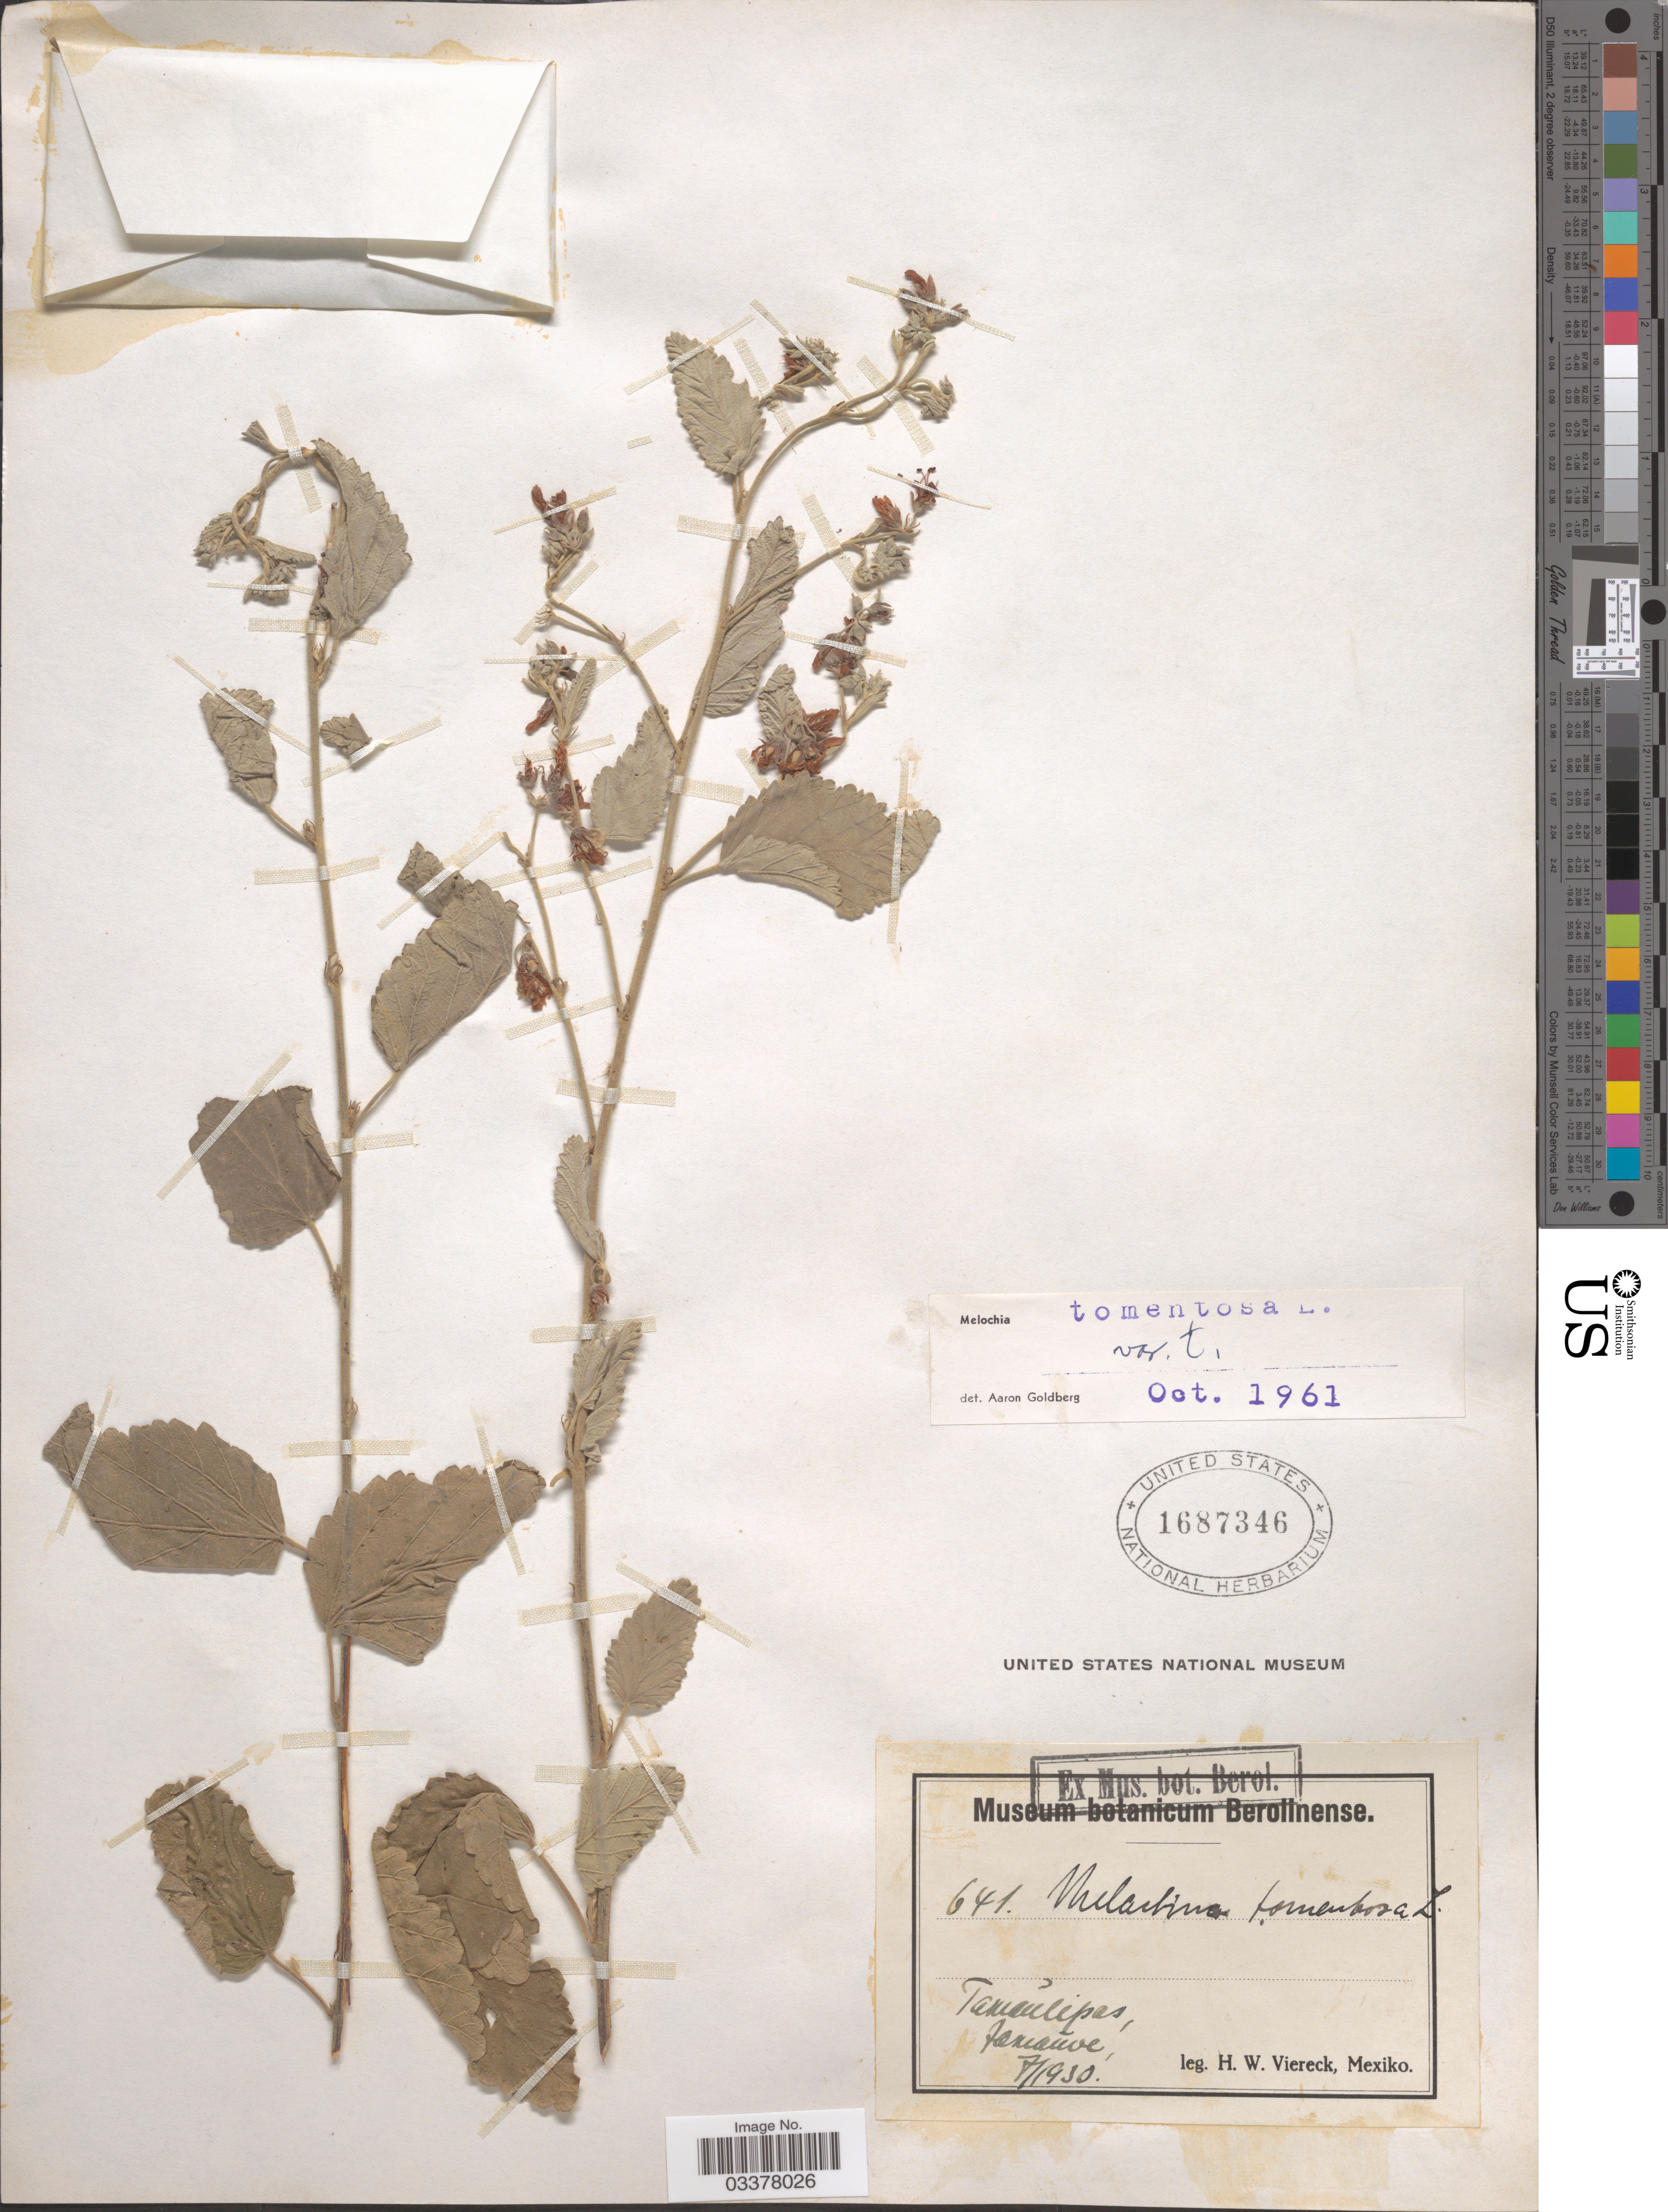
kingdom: Plantae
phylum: Tracheophyta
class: Magnoliopsida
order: Malvales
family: Malvaceae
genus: Melochia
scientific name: Melochia tomentosa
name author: L.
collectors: H. W. Viereck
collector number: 641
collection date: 1930-07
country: Mexico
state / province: Tamaulipas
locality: Jaumave.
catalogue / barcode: US 1687346